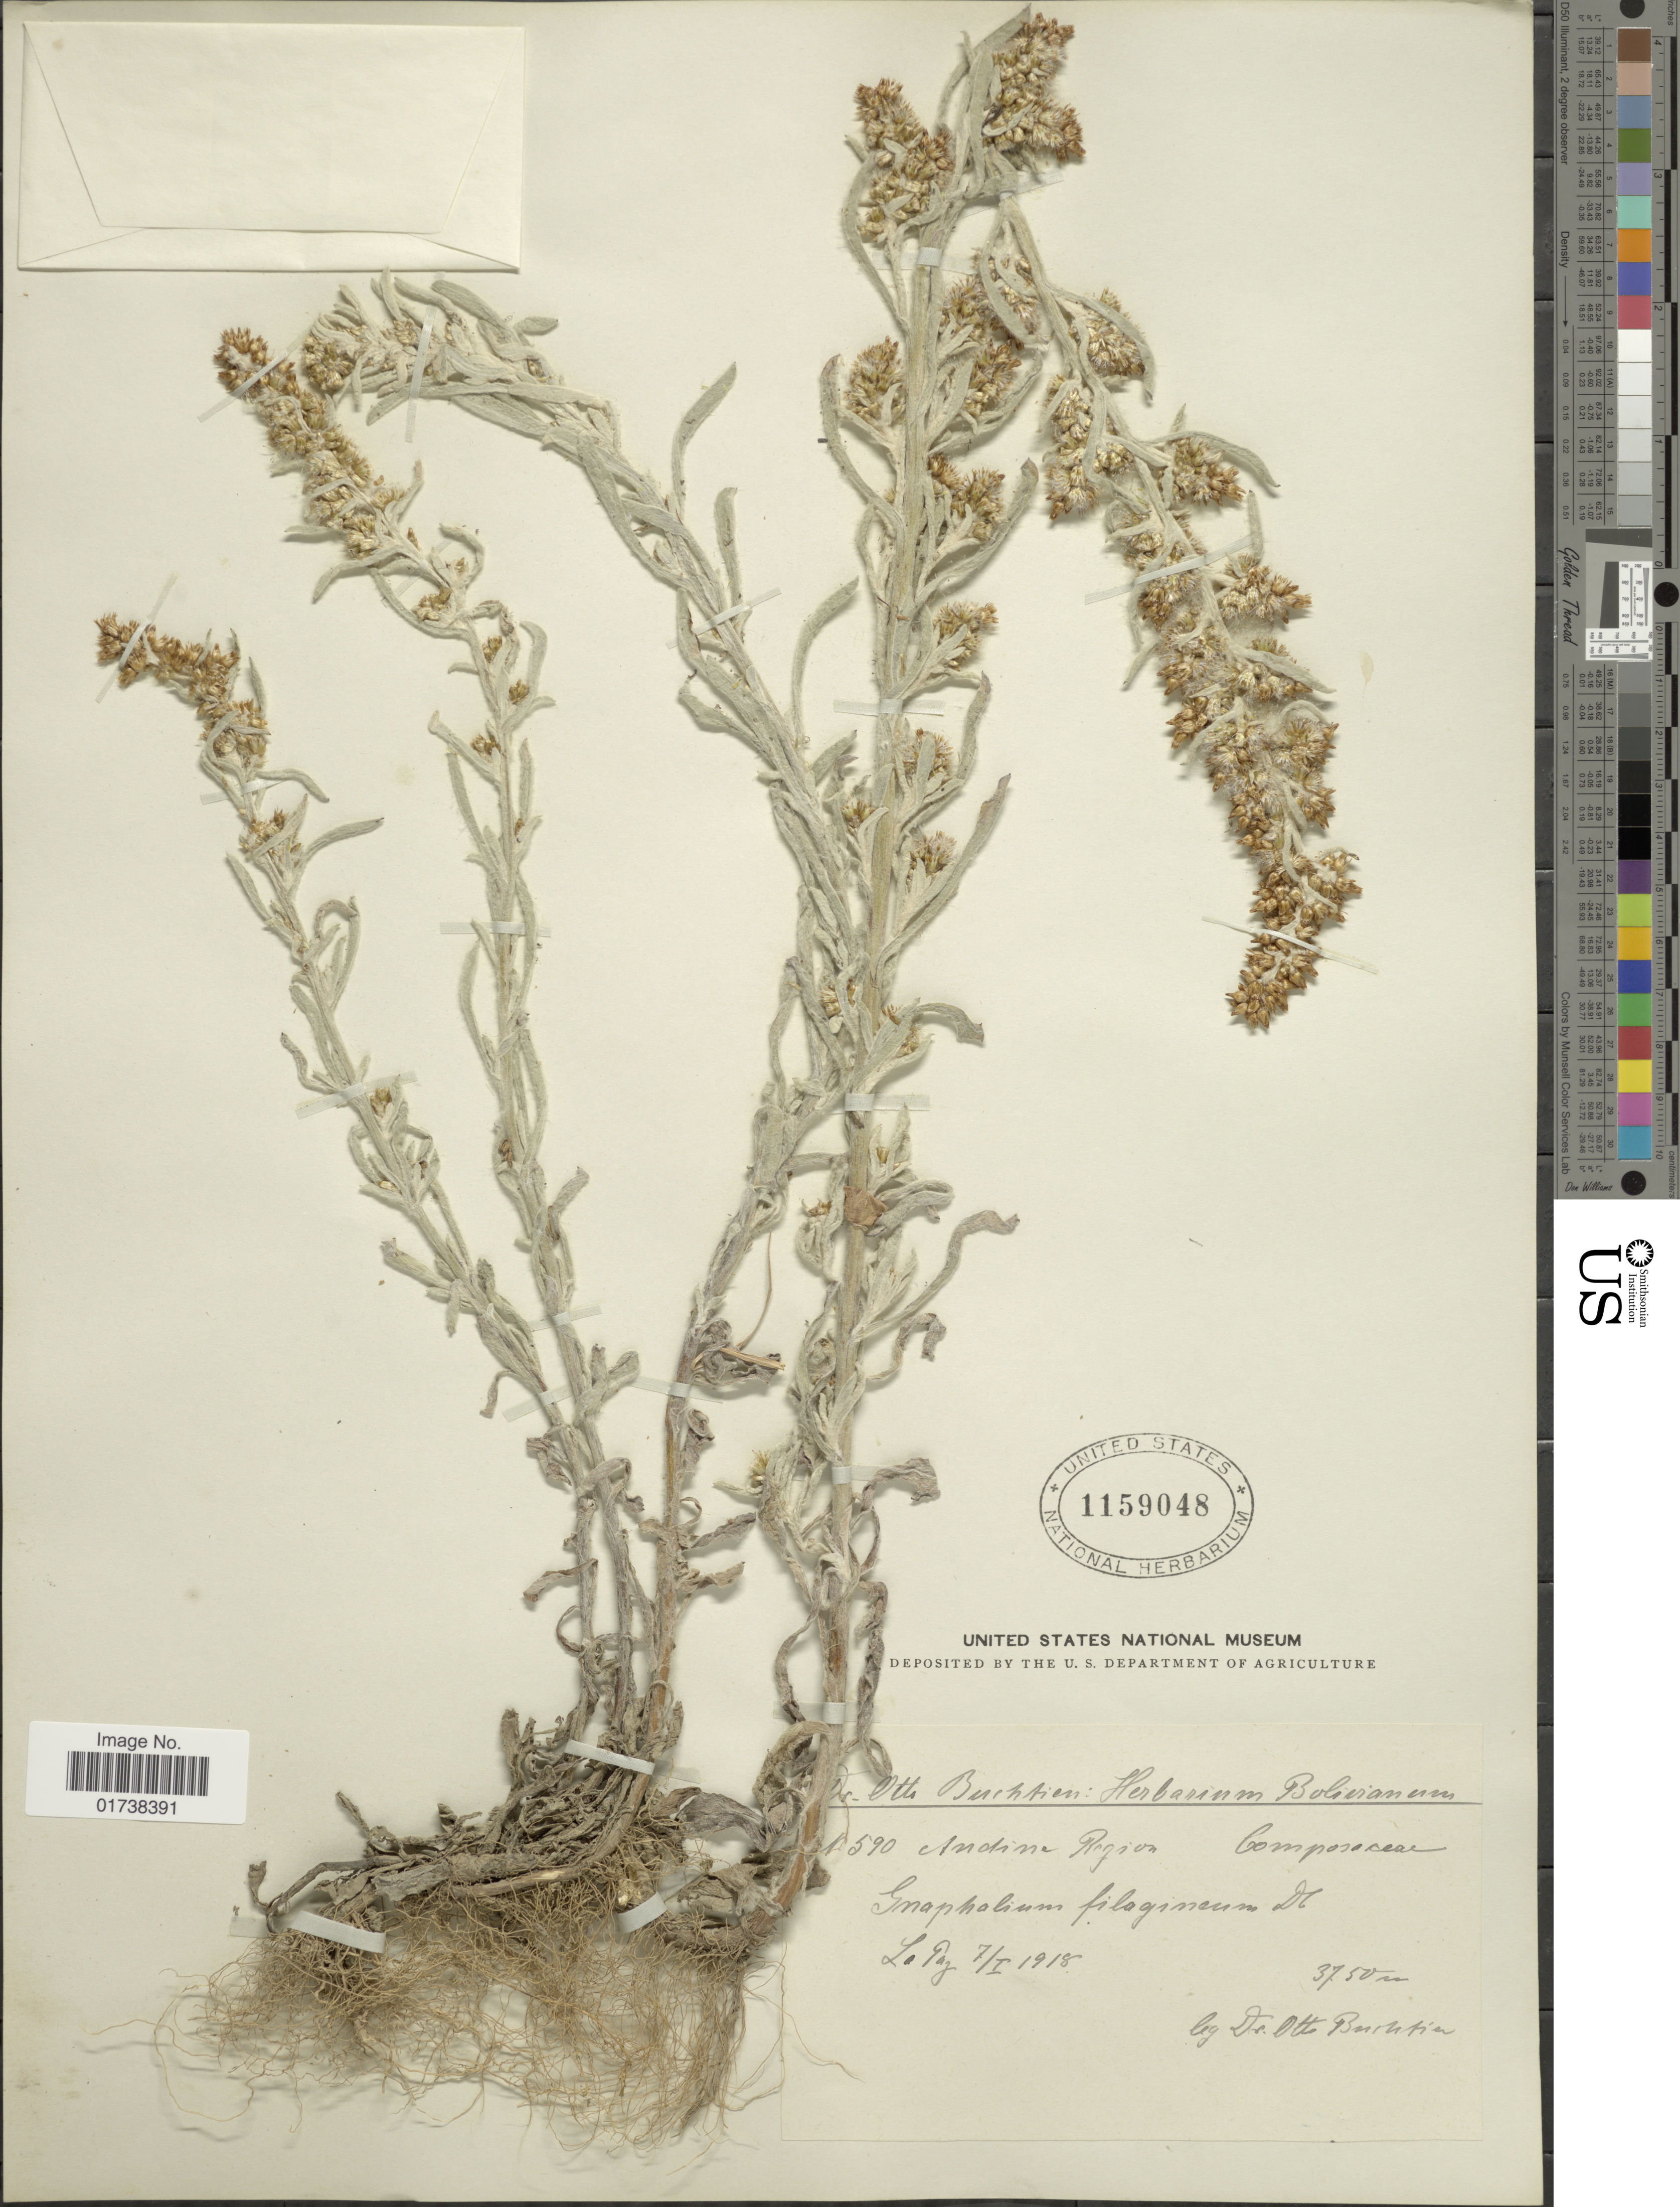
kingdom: Plantae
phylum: Tracheophyta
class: Magnoliopsida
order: Asterales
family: Asteraceae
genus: Gamochaeta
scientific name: Gamochaeta filaginea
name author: (DC.) Cabrera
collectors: O. Buchtien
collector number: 1590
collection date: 1918-01-07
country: Bolivia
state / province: La Paz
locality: Andine Region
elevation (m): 3750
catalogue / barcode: US 1159048